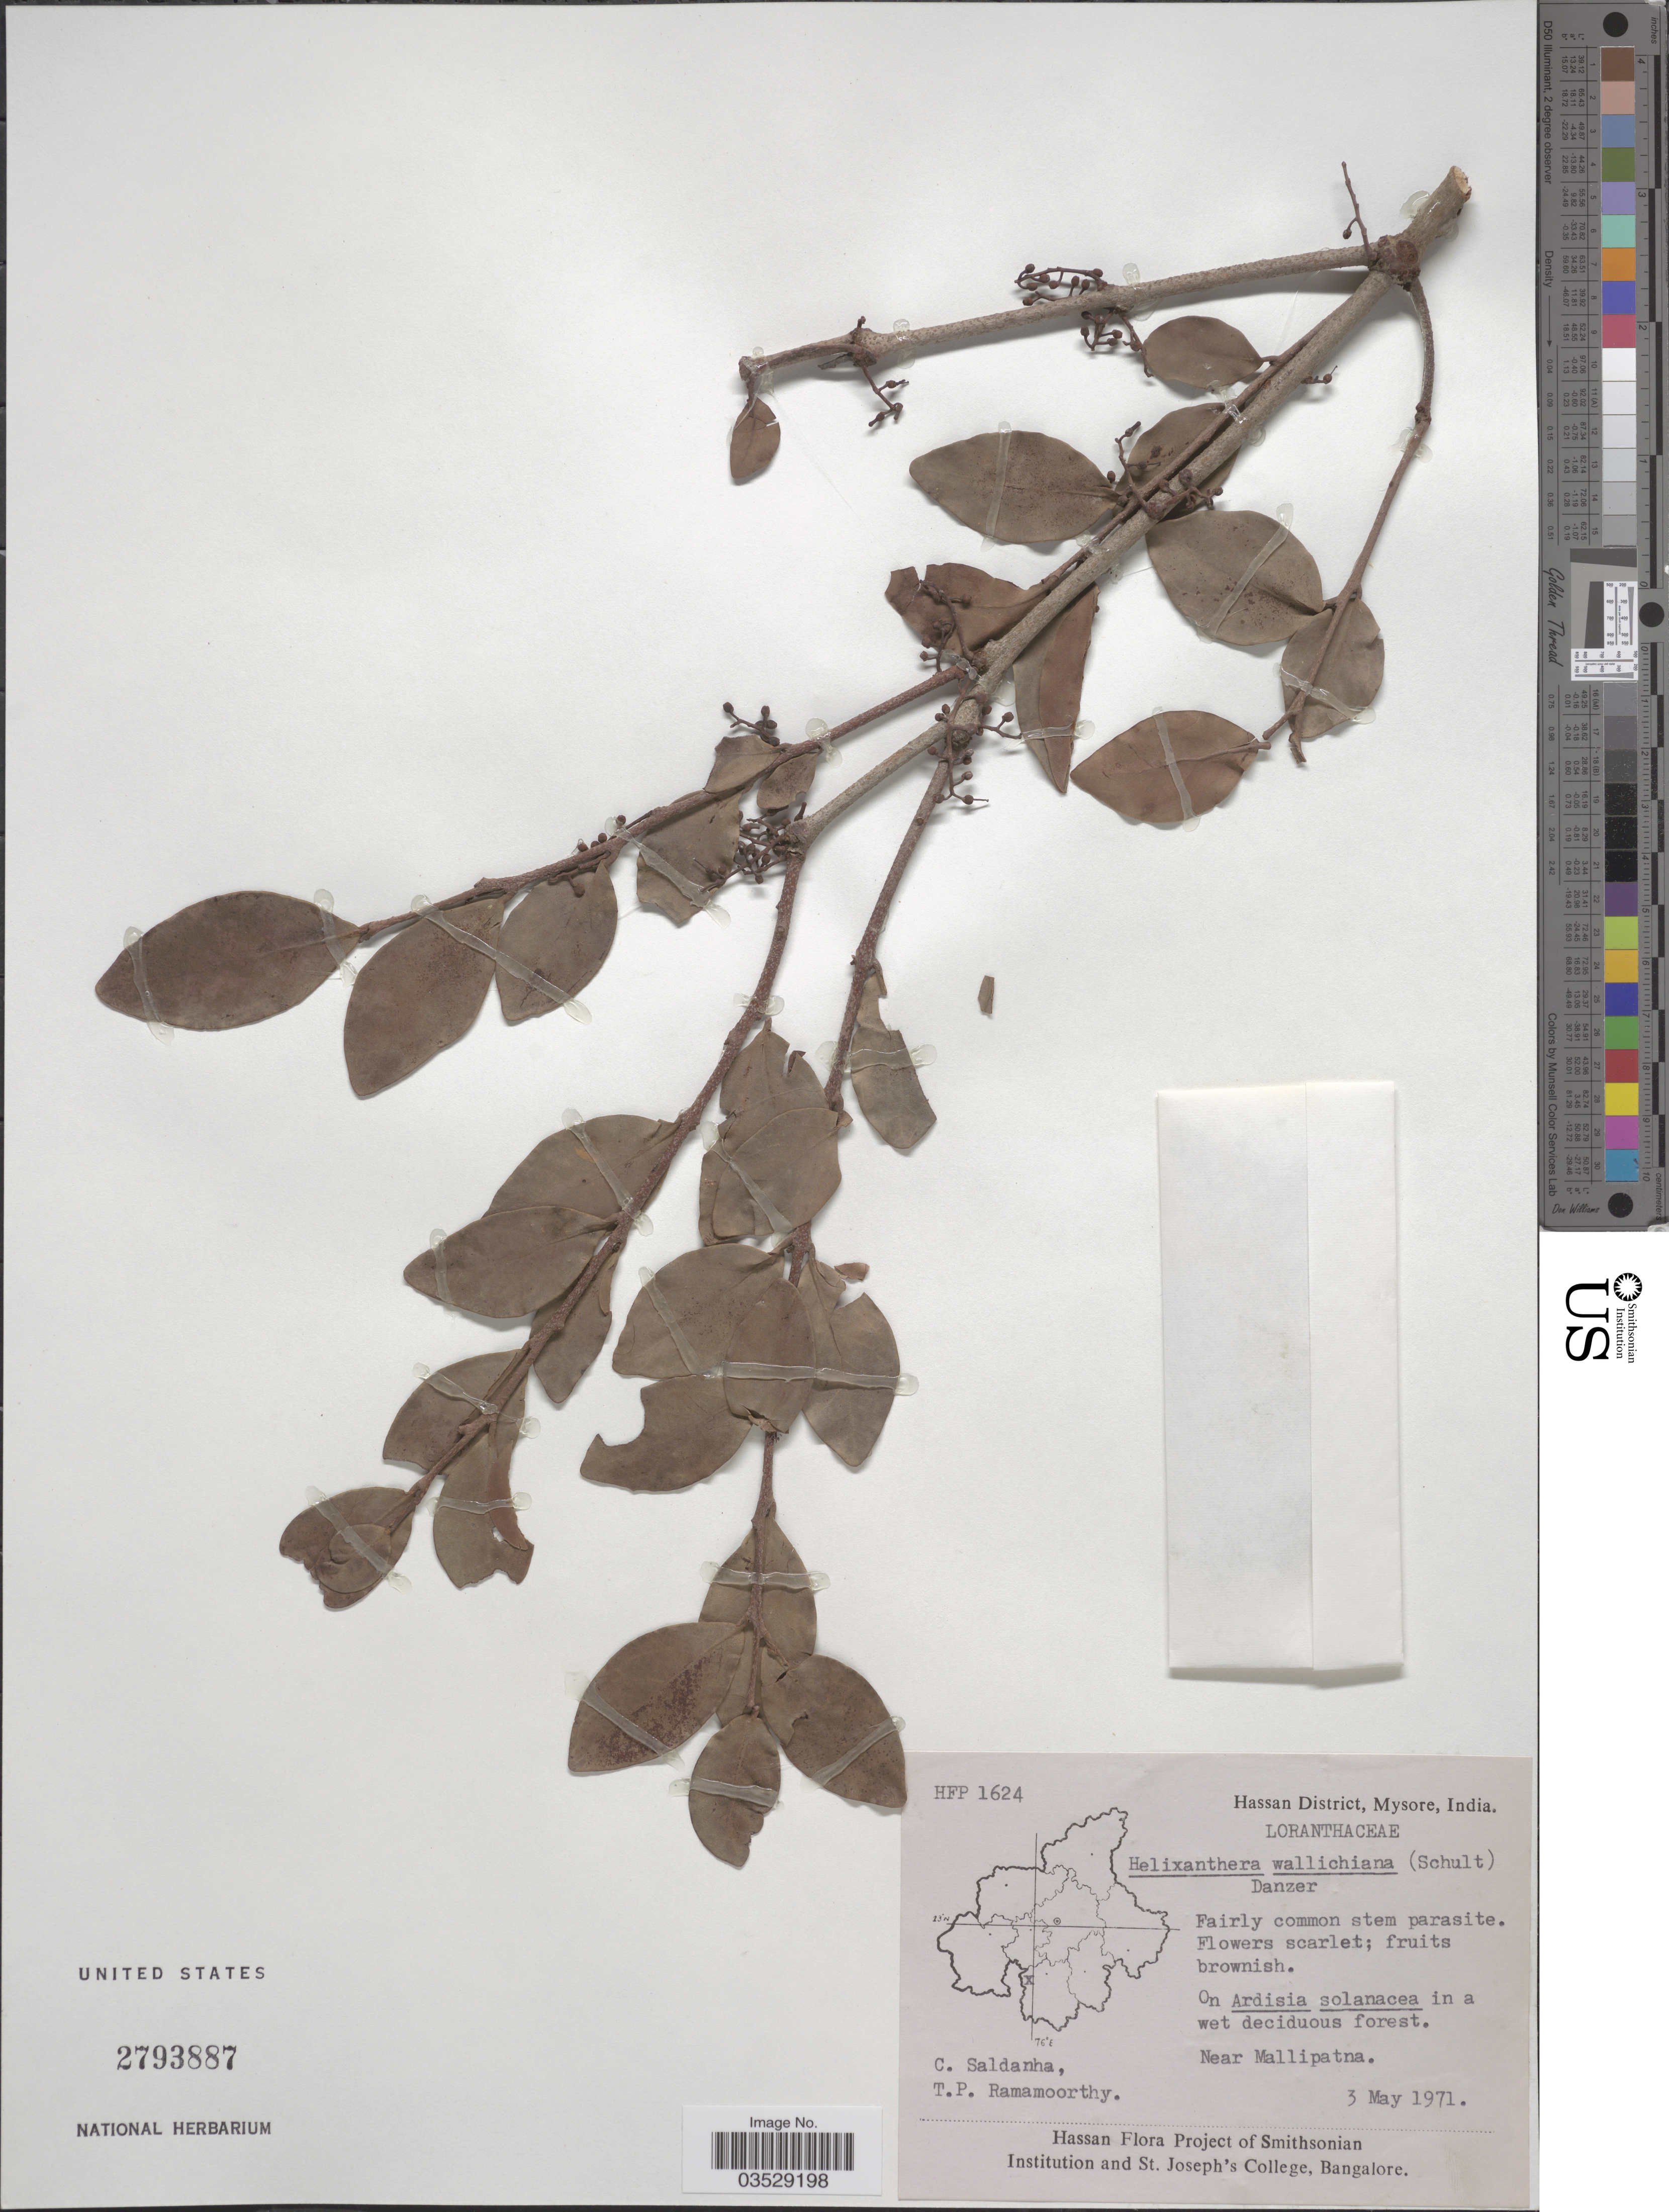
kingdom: Plantae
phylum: Tracheophyta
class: Magnoliopsida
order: Santalales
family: Loranthaceae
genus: Helixanthera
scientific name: Helixanthera wallichiana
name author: Danser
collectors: C. Saldanha & T. P. Ramamoorthy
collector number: HFP 1624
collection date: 1971-05-03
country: India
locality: Hassan District, Mysore. Near Mallipatna.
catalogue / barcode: US 2793887